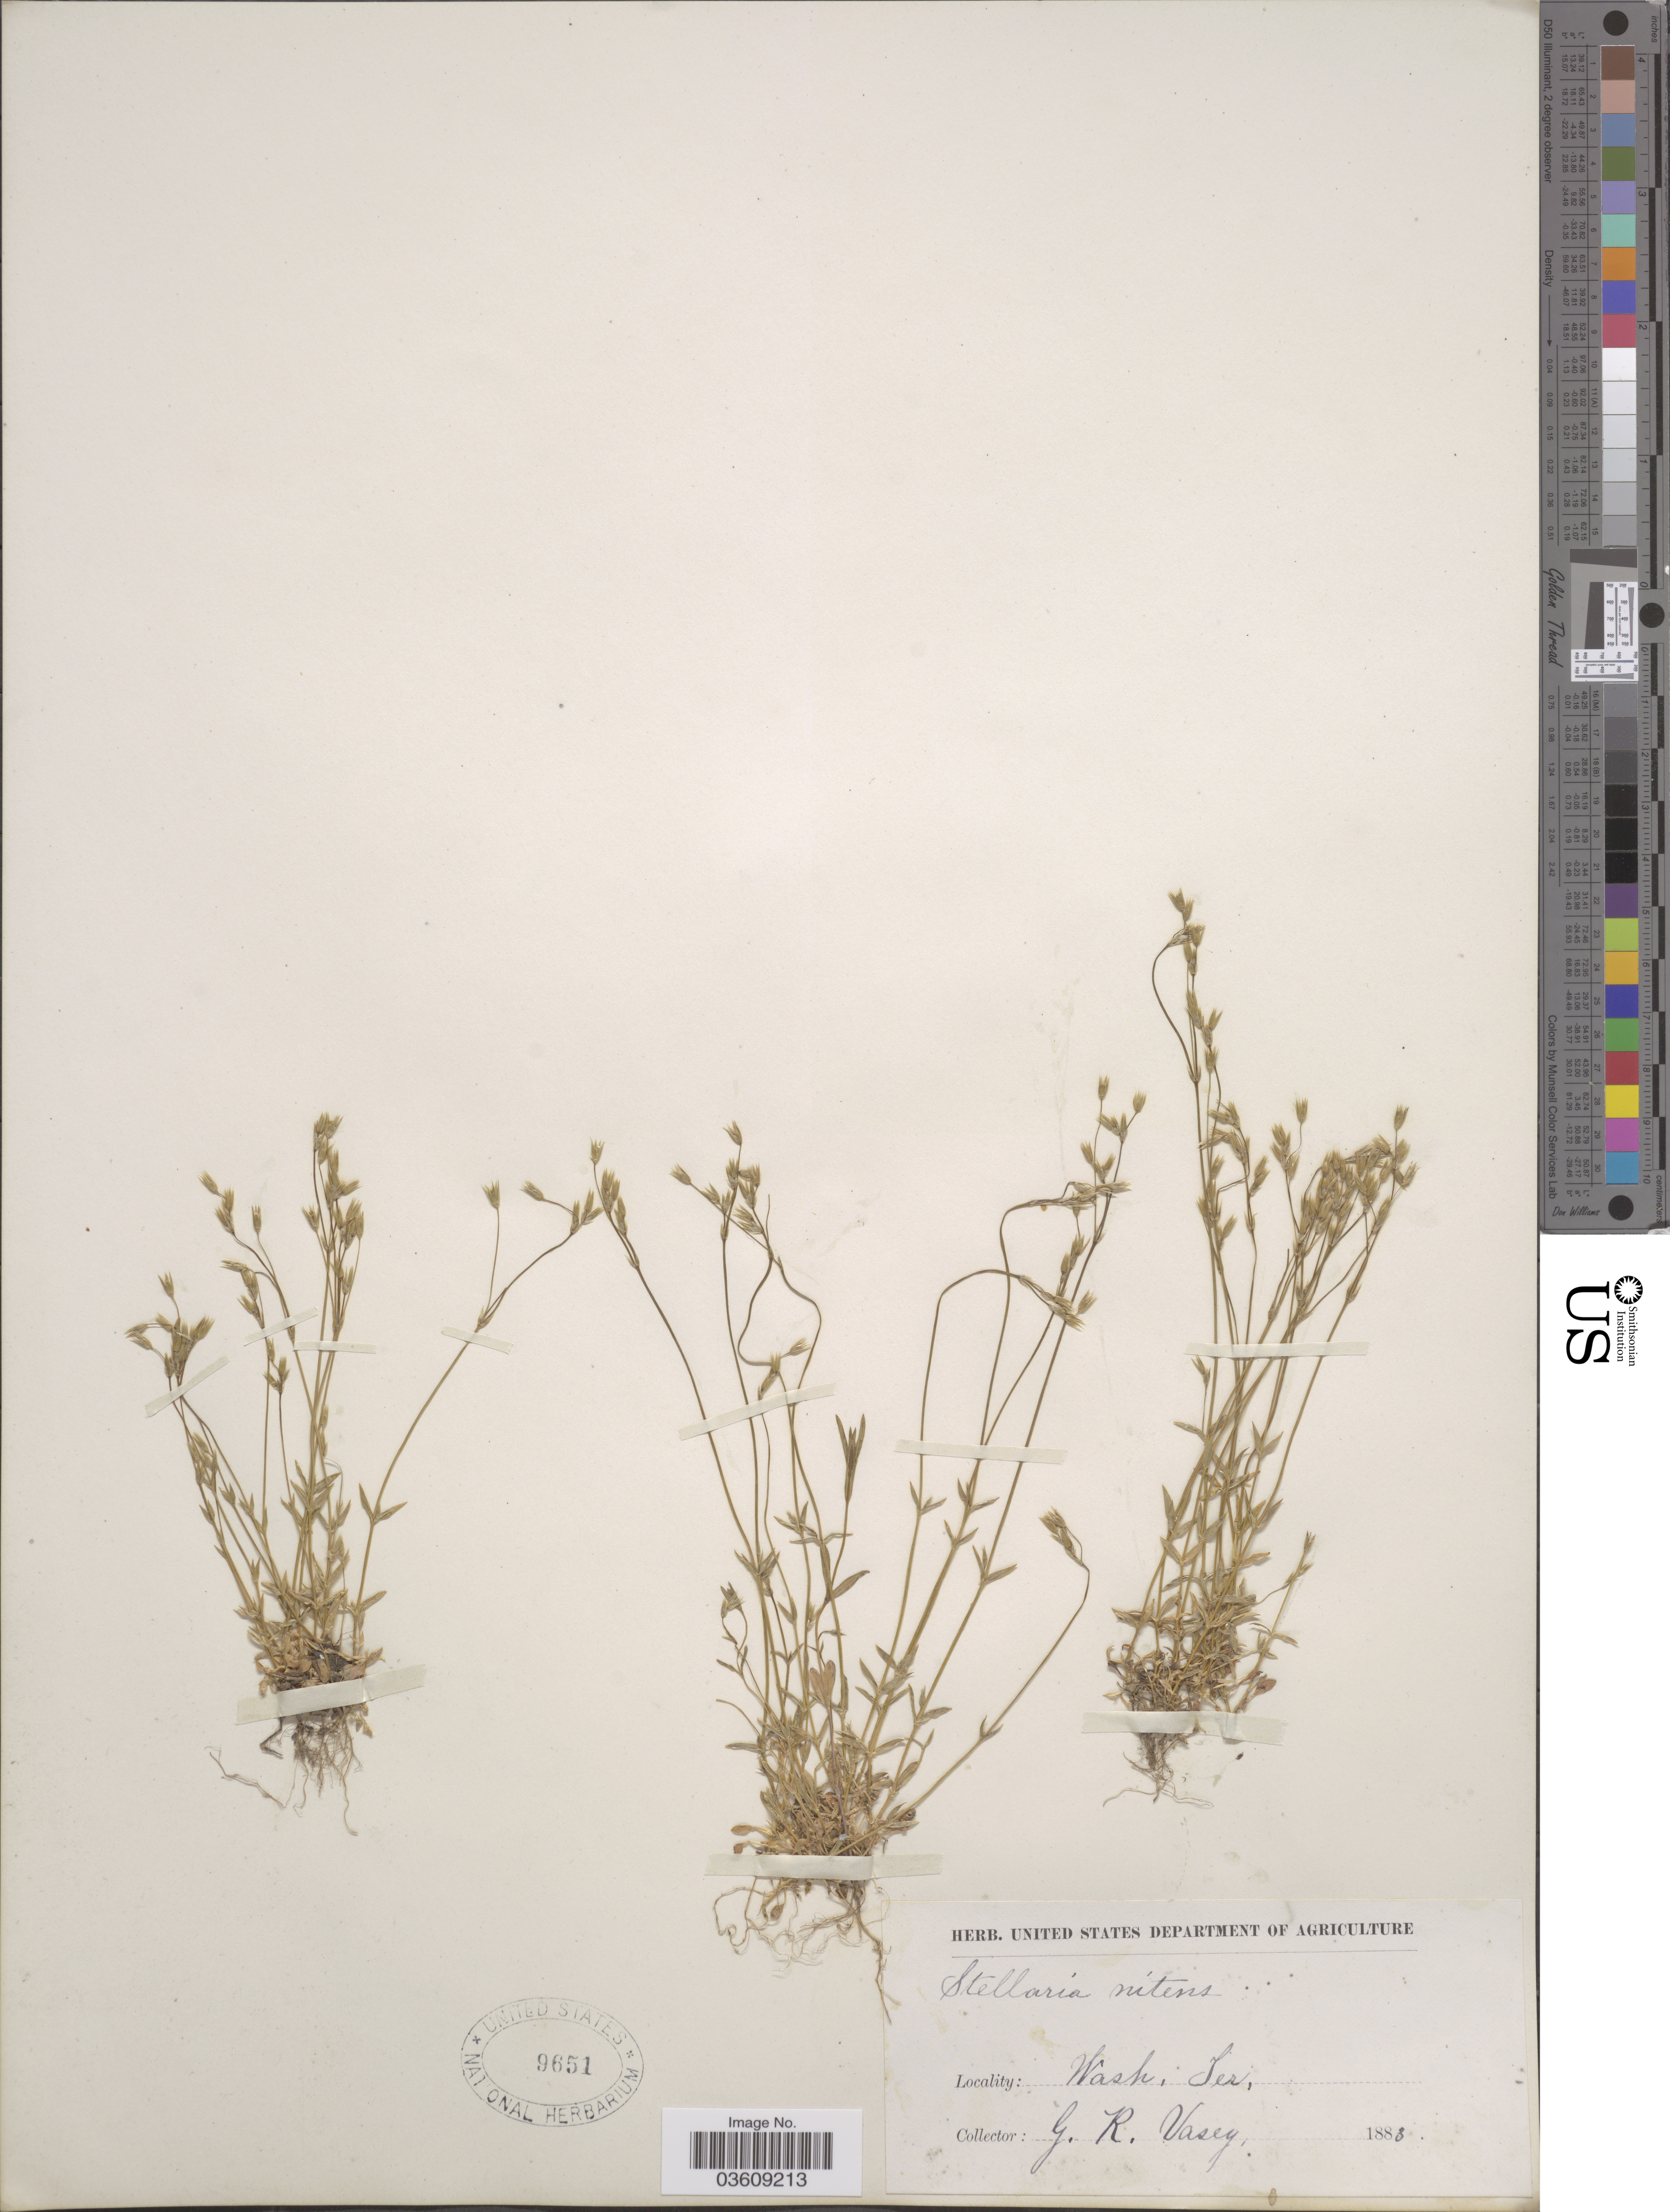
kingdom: Plantae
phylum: Tracheophyta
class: Magnoliopsida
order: Caryophyllales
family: Caryophyllaceae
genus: Stellaria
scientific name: Stellaria nitens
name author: Nutt.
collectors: G. R. Vasey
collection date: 1883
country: United States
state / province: Washington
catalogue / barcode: US 9651